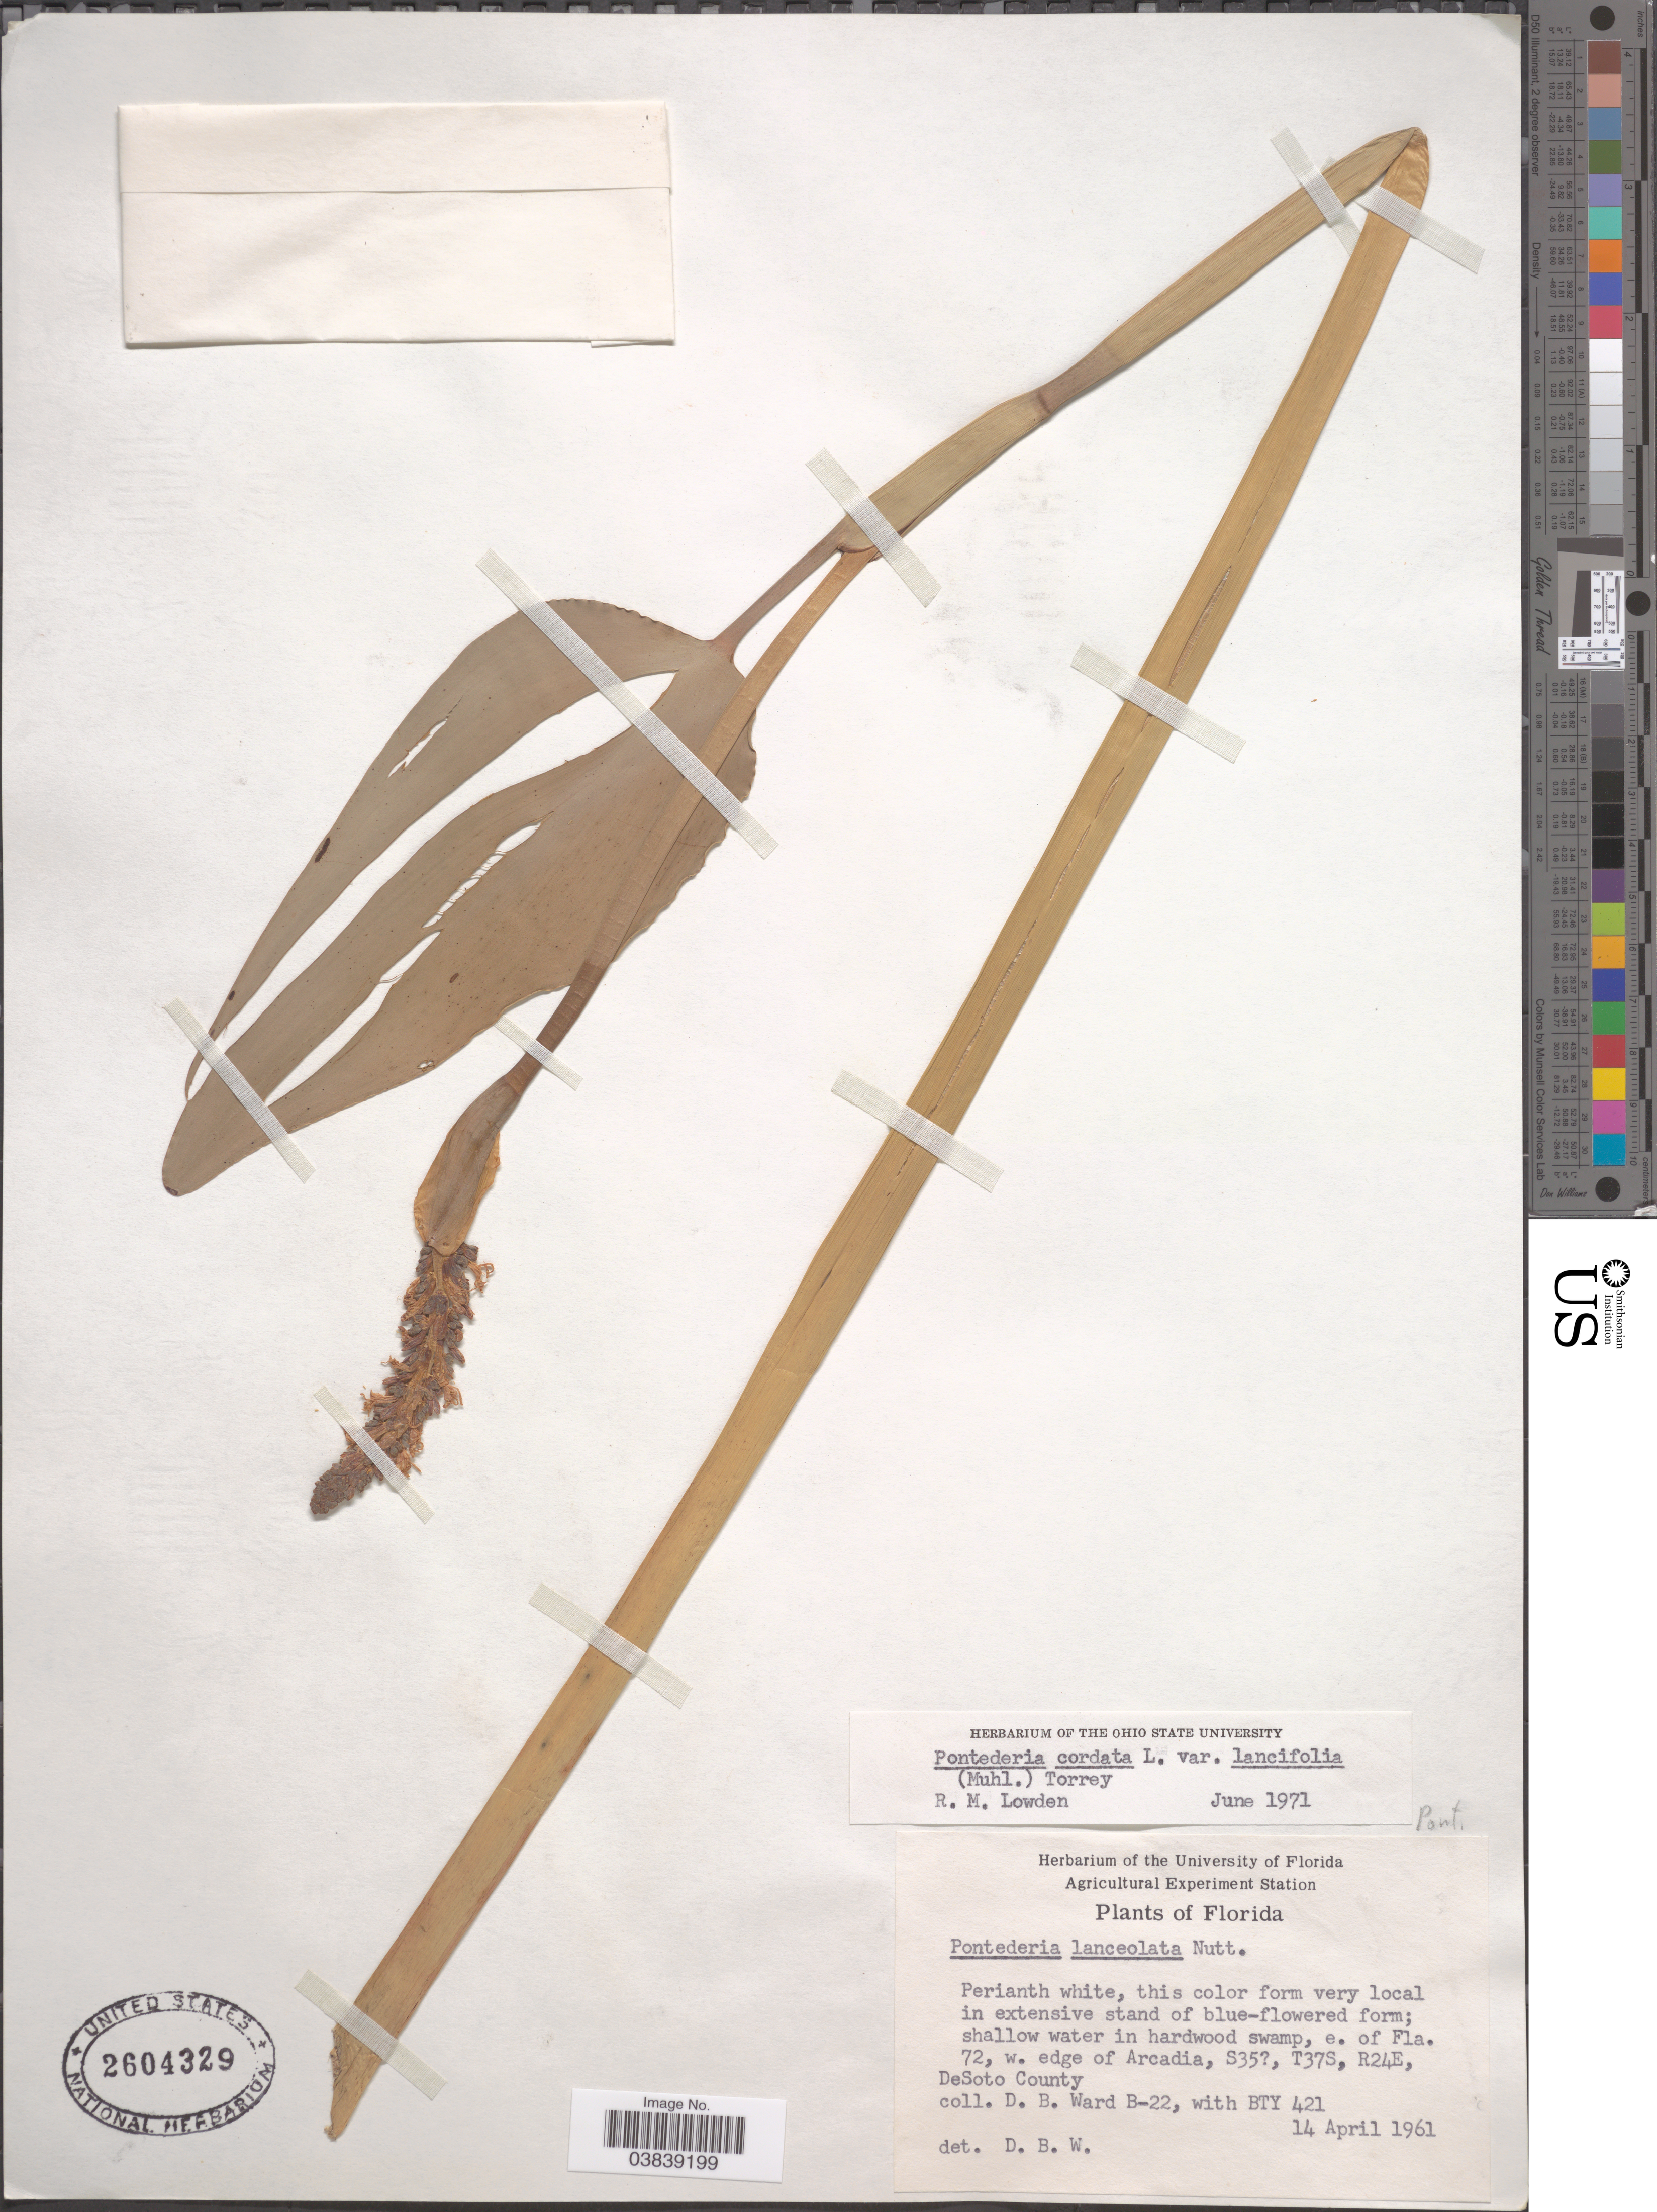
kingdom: Plantae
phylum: Tracheophyta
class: Liliopsida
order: Commelinales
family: Pontederiaceae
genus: Pontederia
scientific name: Pontederia cordata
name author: L.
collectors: D. B. Ward & B. T. Y.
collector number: B-22/421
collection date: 1961-04-14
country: United States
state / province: Florida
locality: E. of Fla. 72, w. edge of Arcadia, S35 [unsure placement], T37S, R24E, DeSoto County.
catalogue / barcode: US 2604329